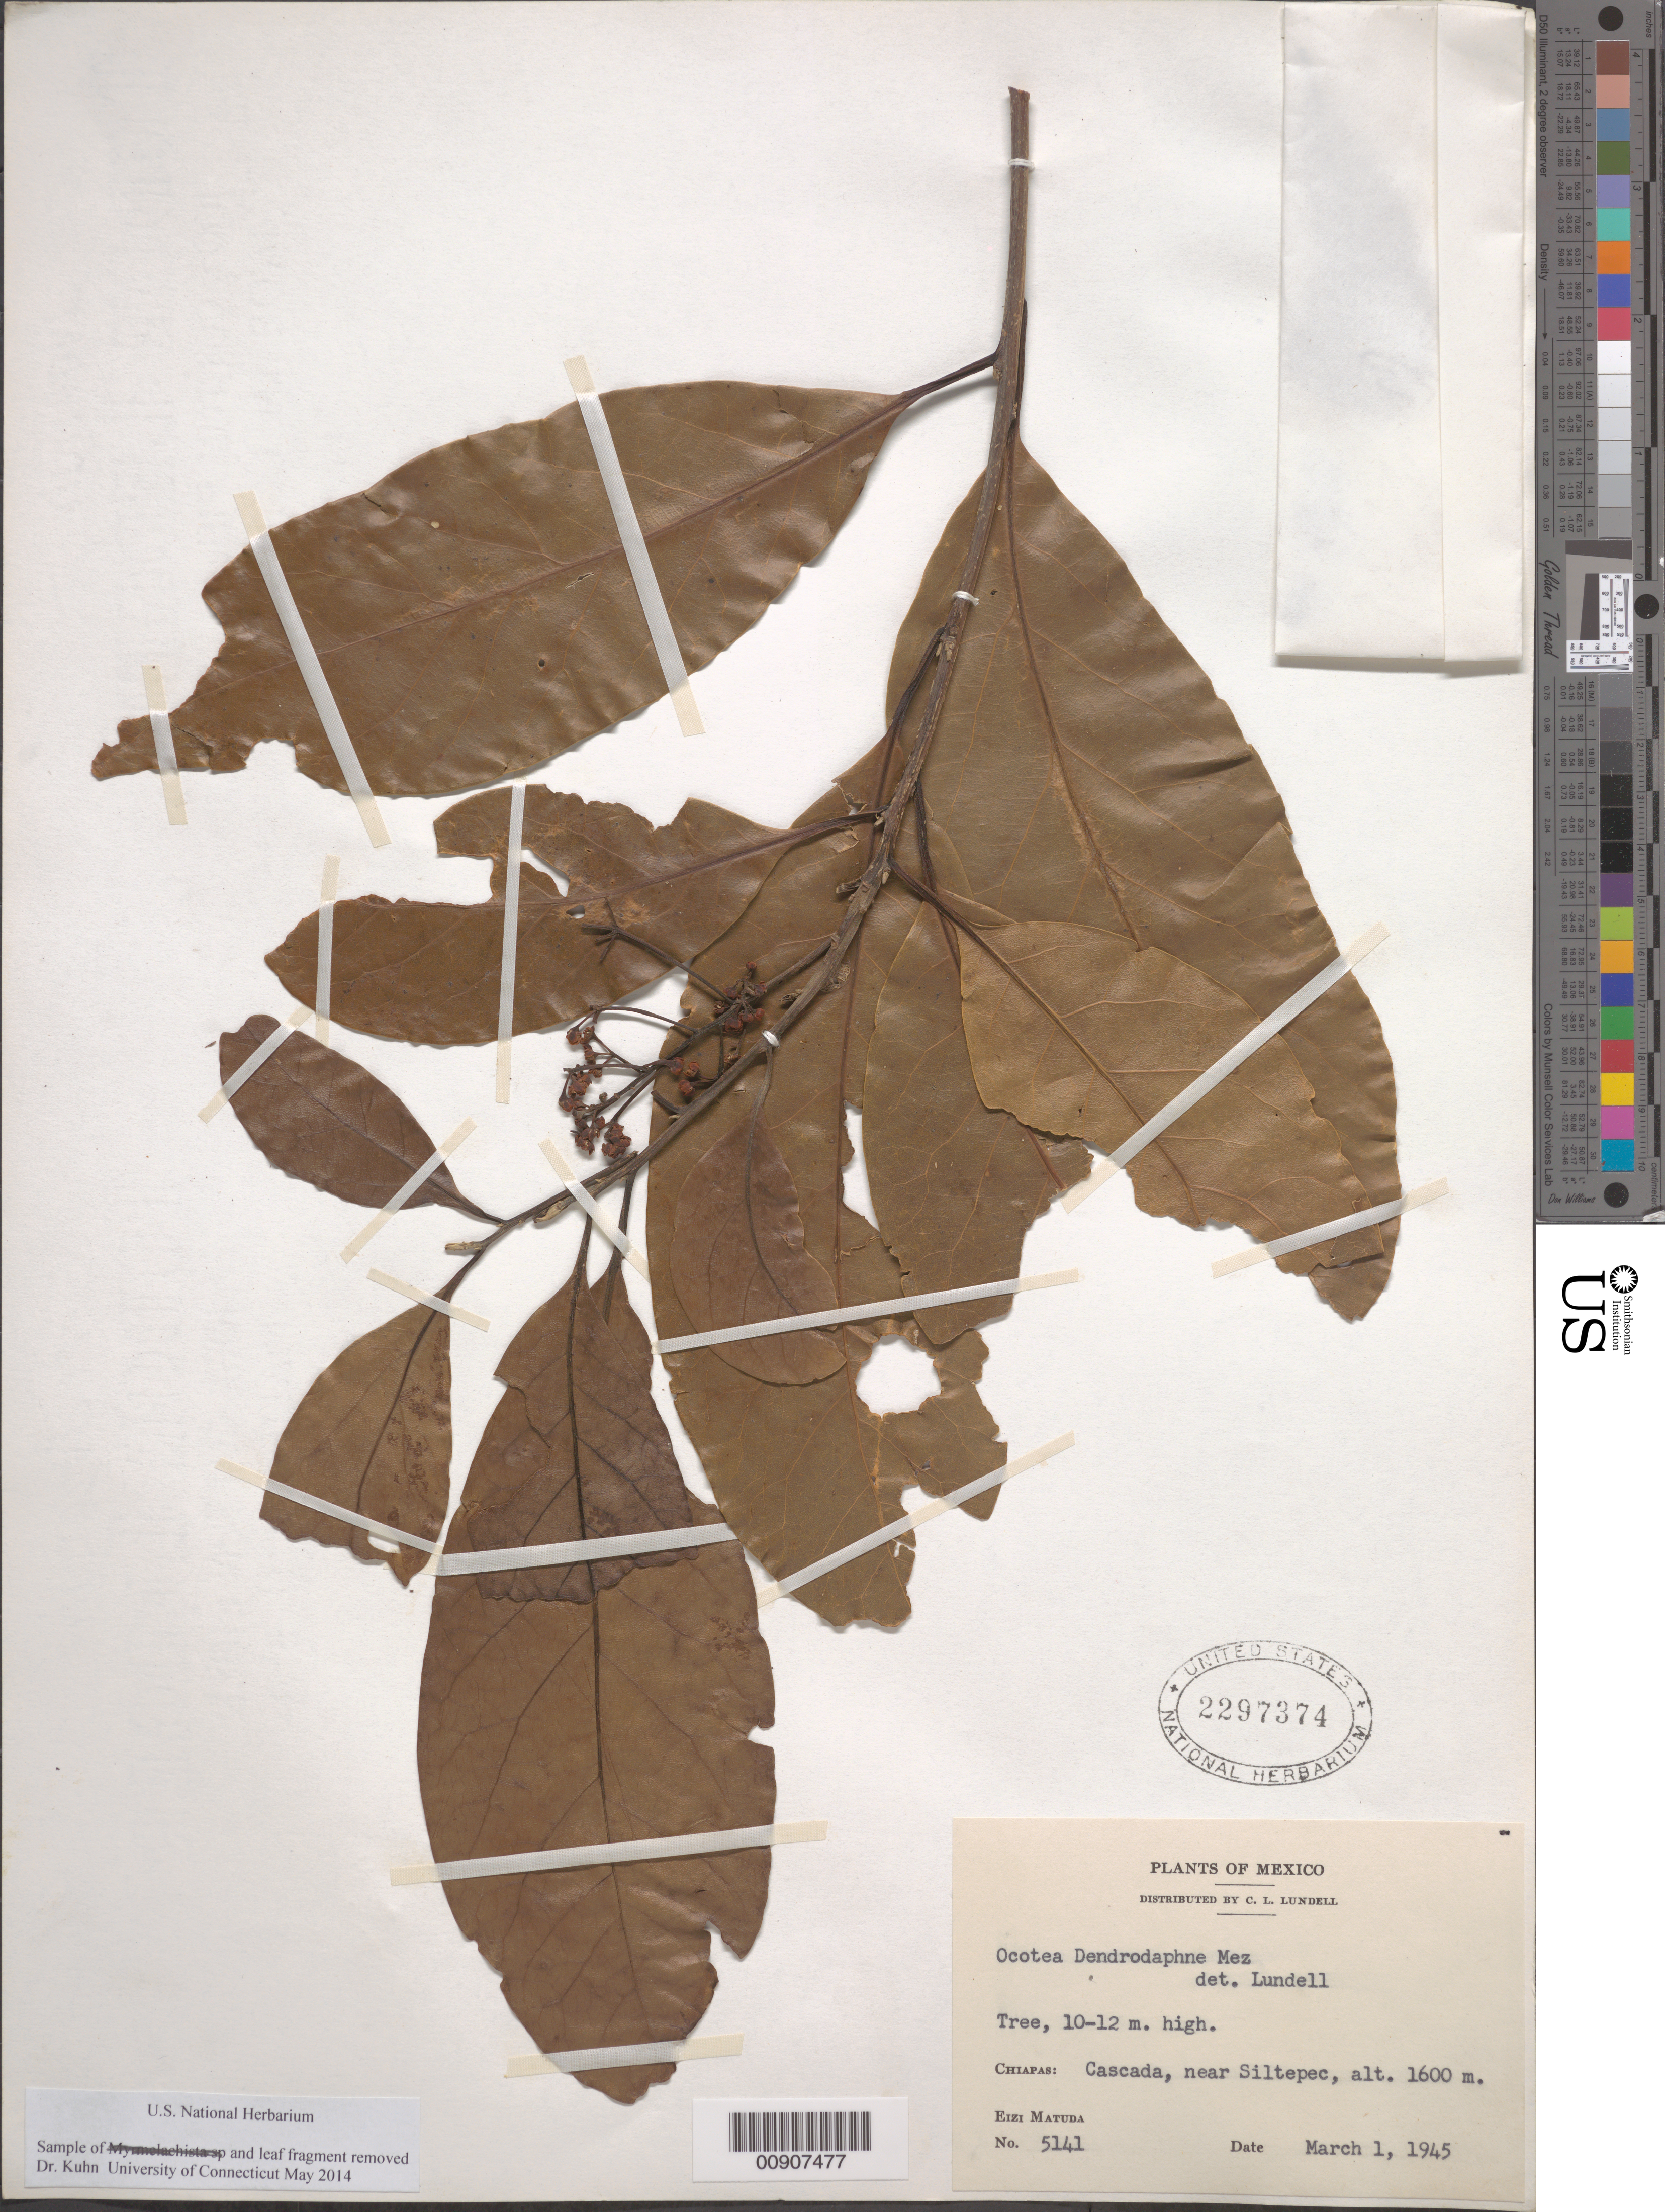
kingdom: Plantae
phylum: Tracheophyta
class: Magnoliopsida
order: Laurales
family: Lauraceae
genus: Ocotea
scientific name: Ocotea dendrodaphne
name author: Mez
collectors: E. Matuda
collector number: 5141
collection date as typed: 01 Mar 1945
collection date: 1945-03-01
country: Mexico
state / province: Chiapas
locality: Chiapas: Cascada, near Siltepec.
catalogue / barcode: US 2297374